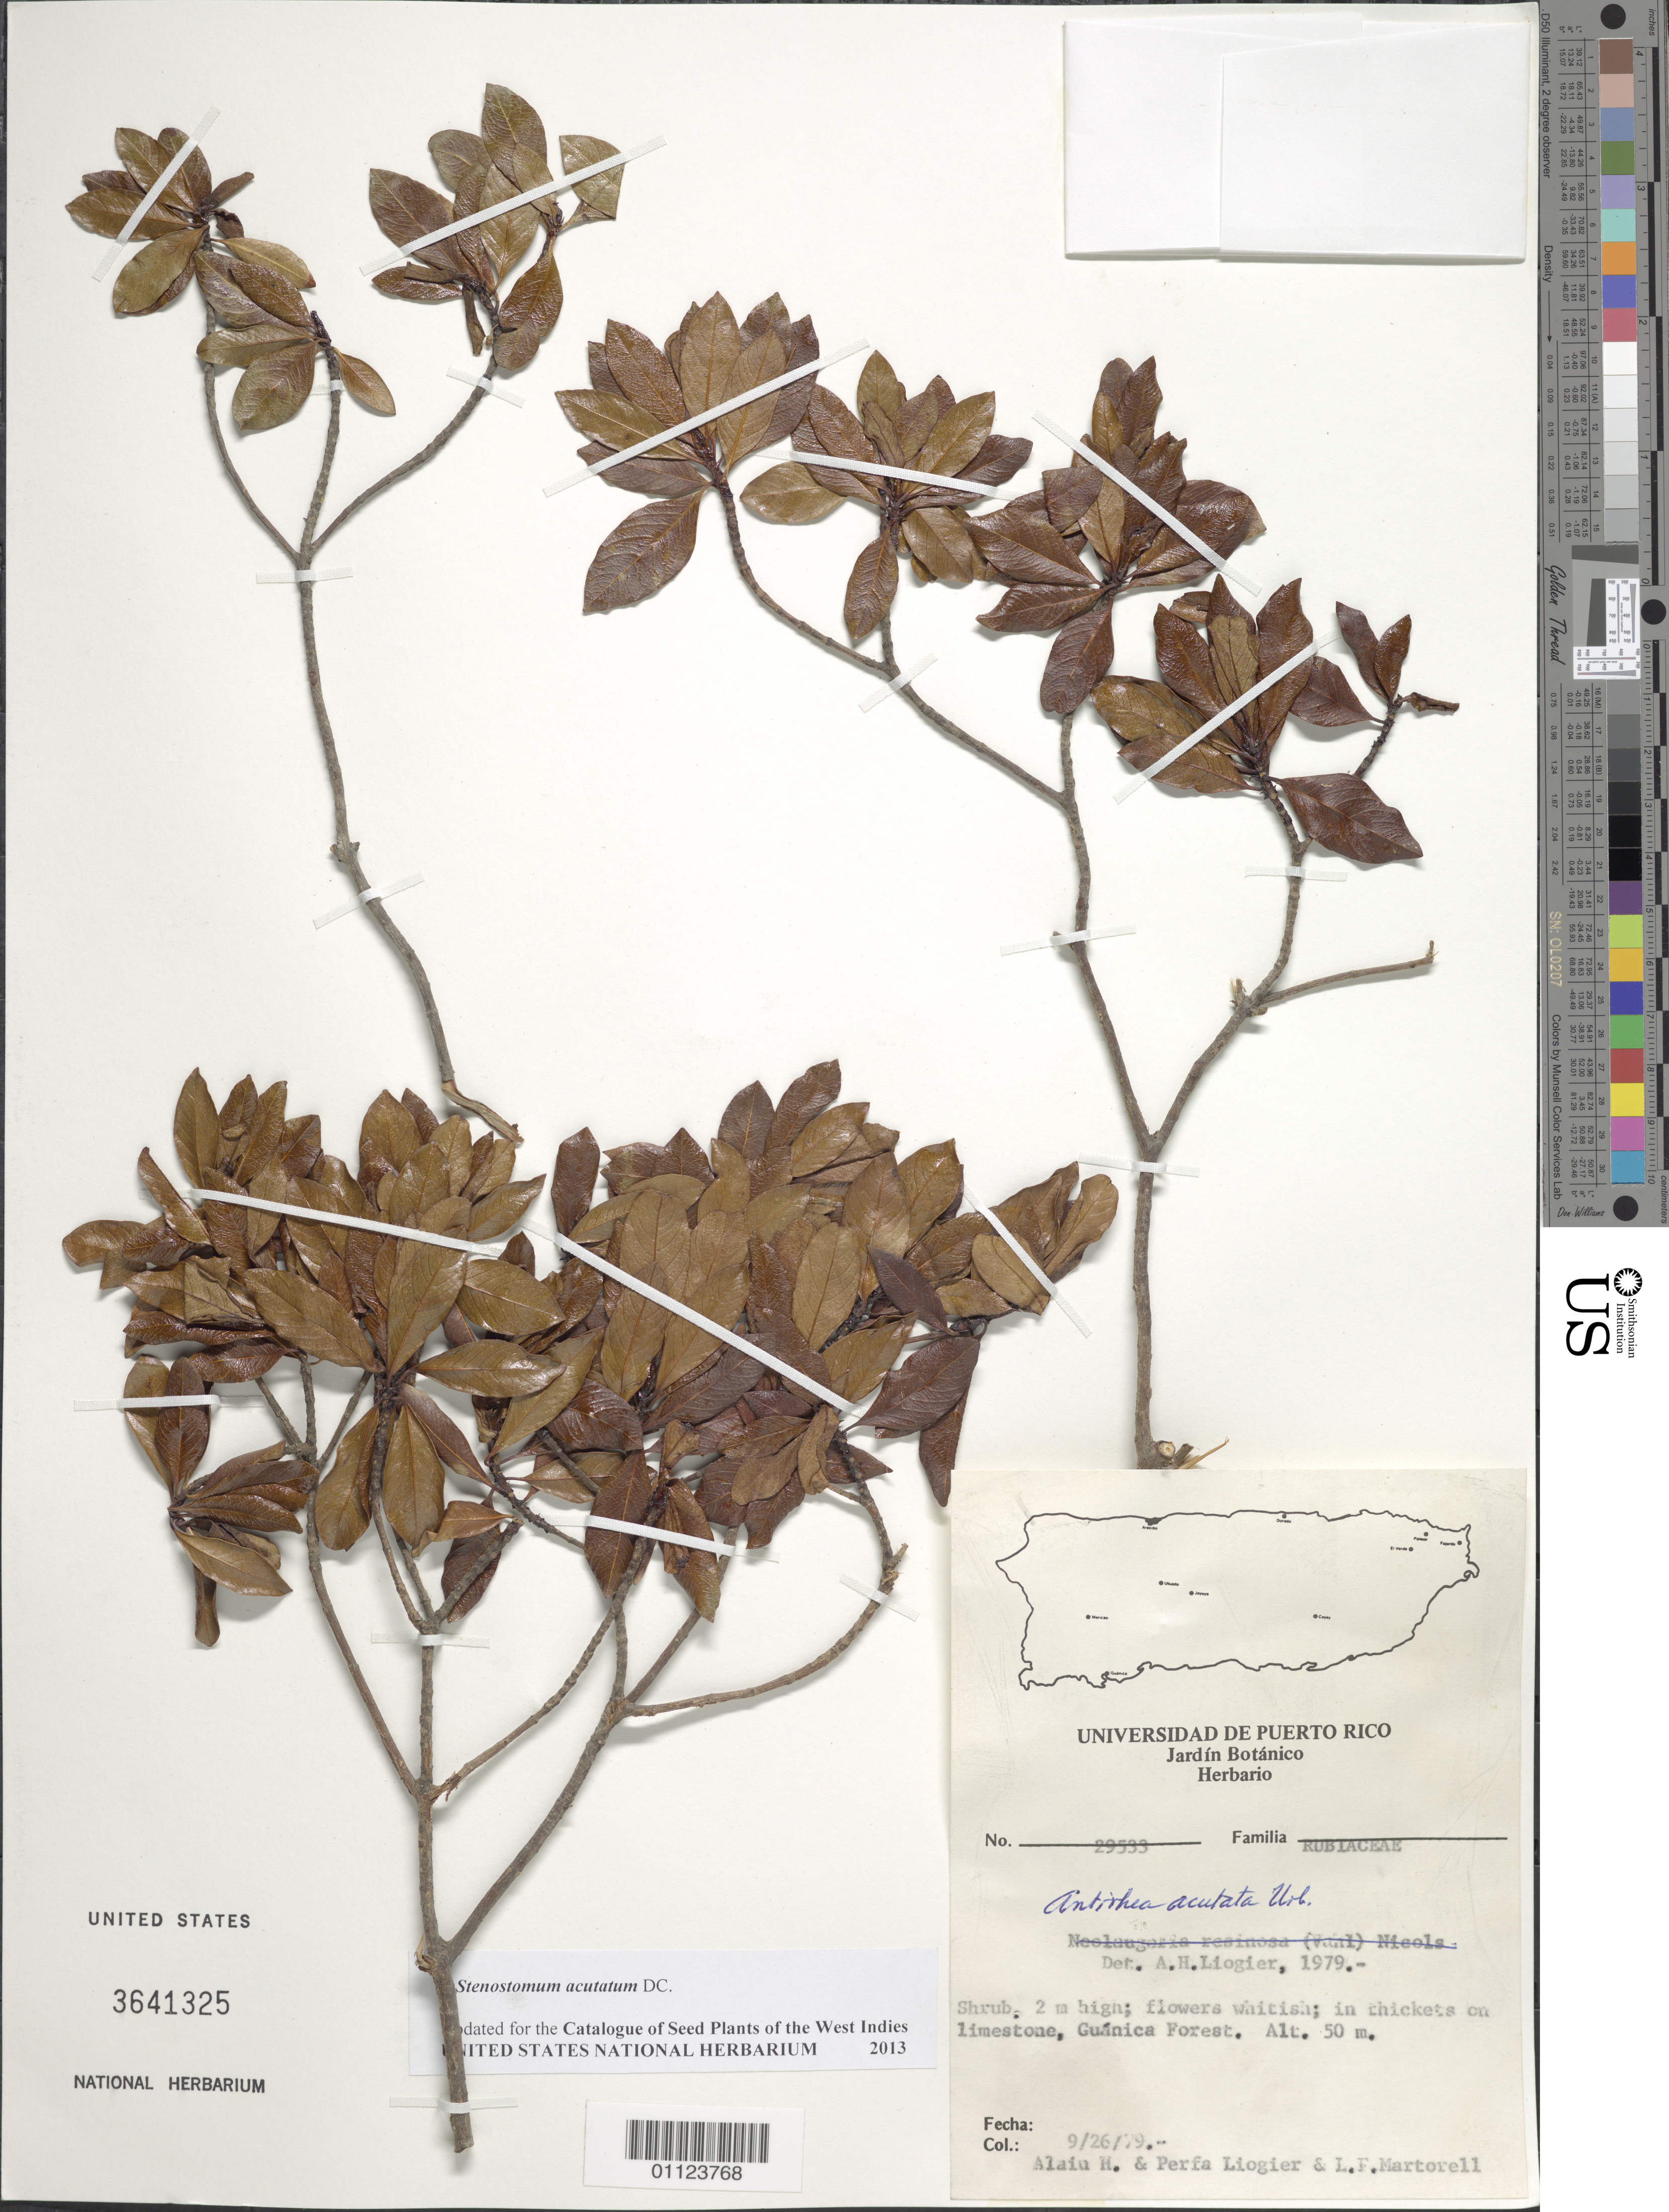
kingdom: Plantae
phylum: Tracheophyta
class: Magnoliopsida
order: Gentianales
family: Rubiaceae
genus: Stenostomum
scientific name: Stenostomum acutatum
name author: DC.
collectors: A. H. Liogier, M. P. Liogier & L. Martorell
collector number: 29533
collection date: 1979-09-26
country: Puerto Rico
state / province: Guánica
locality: Guánica Forest.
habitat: In thickets on limestone.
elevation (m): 50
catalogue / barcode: US 3641325